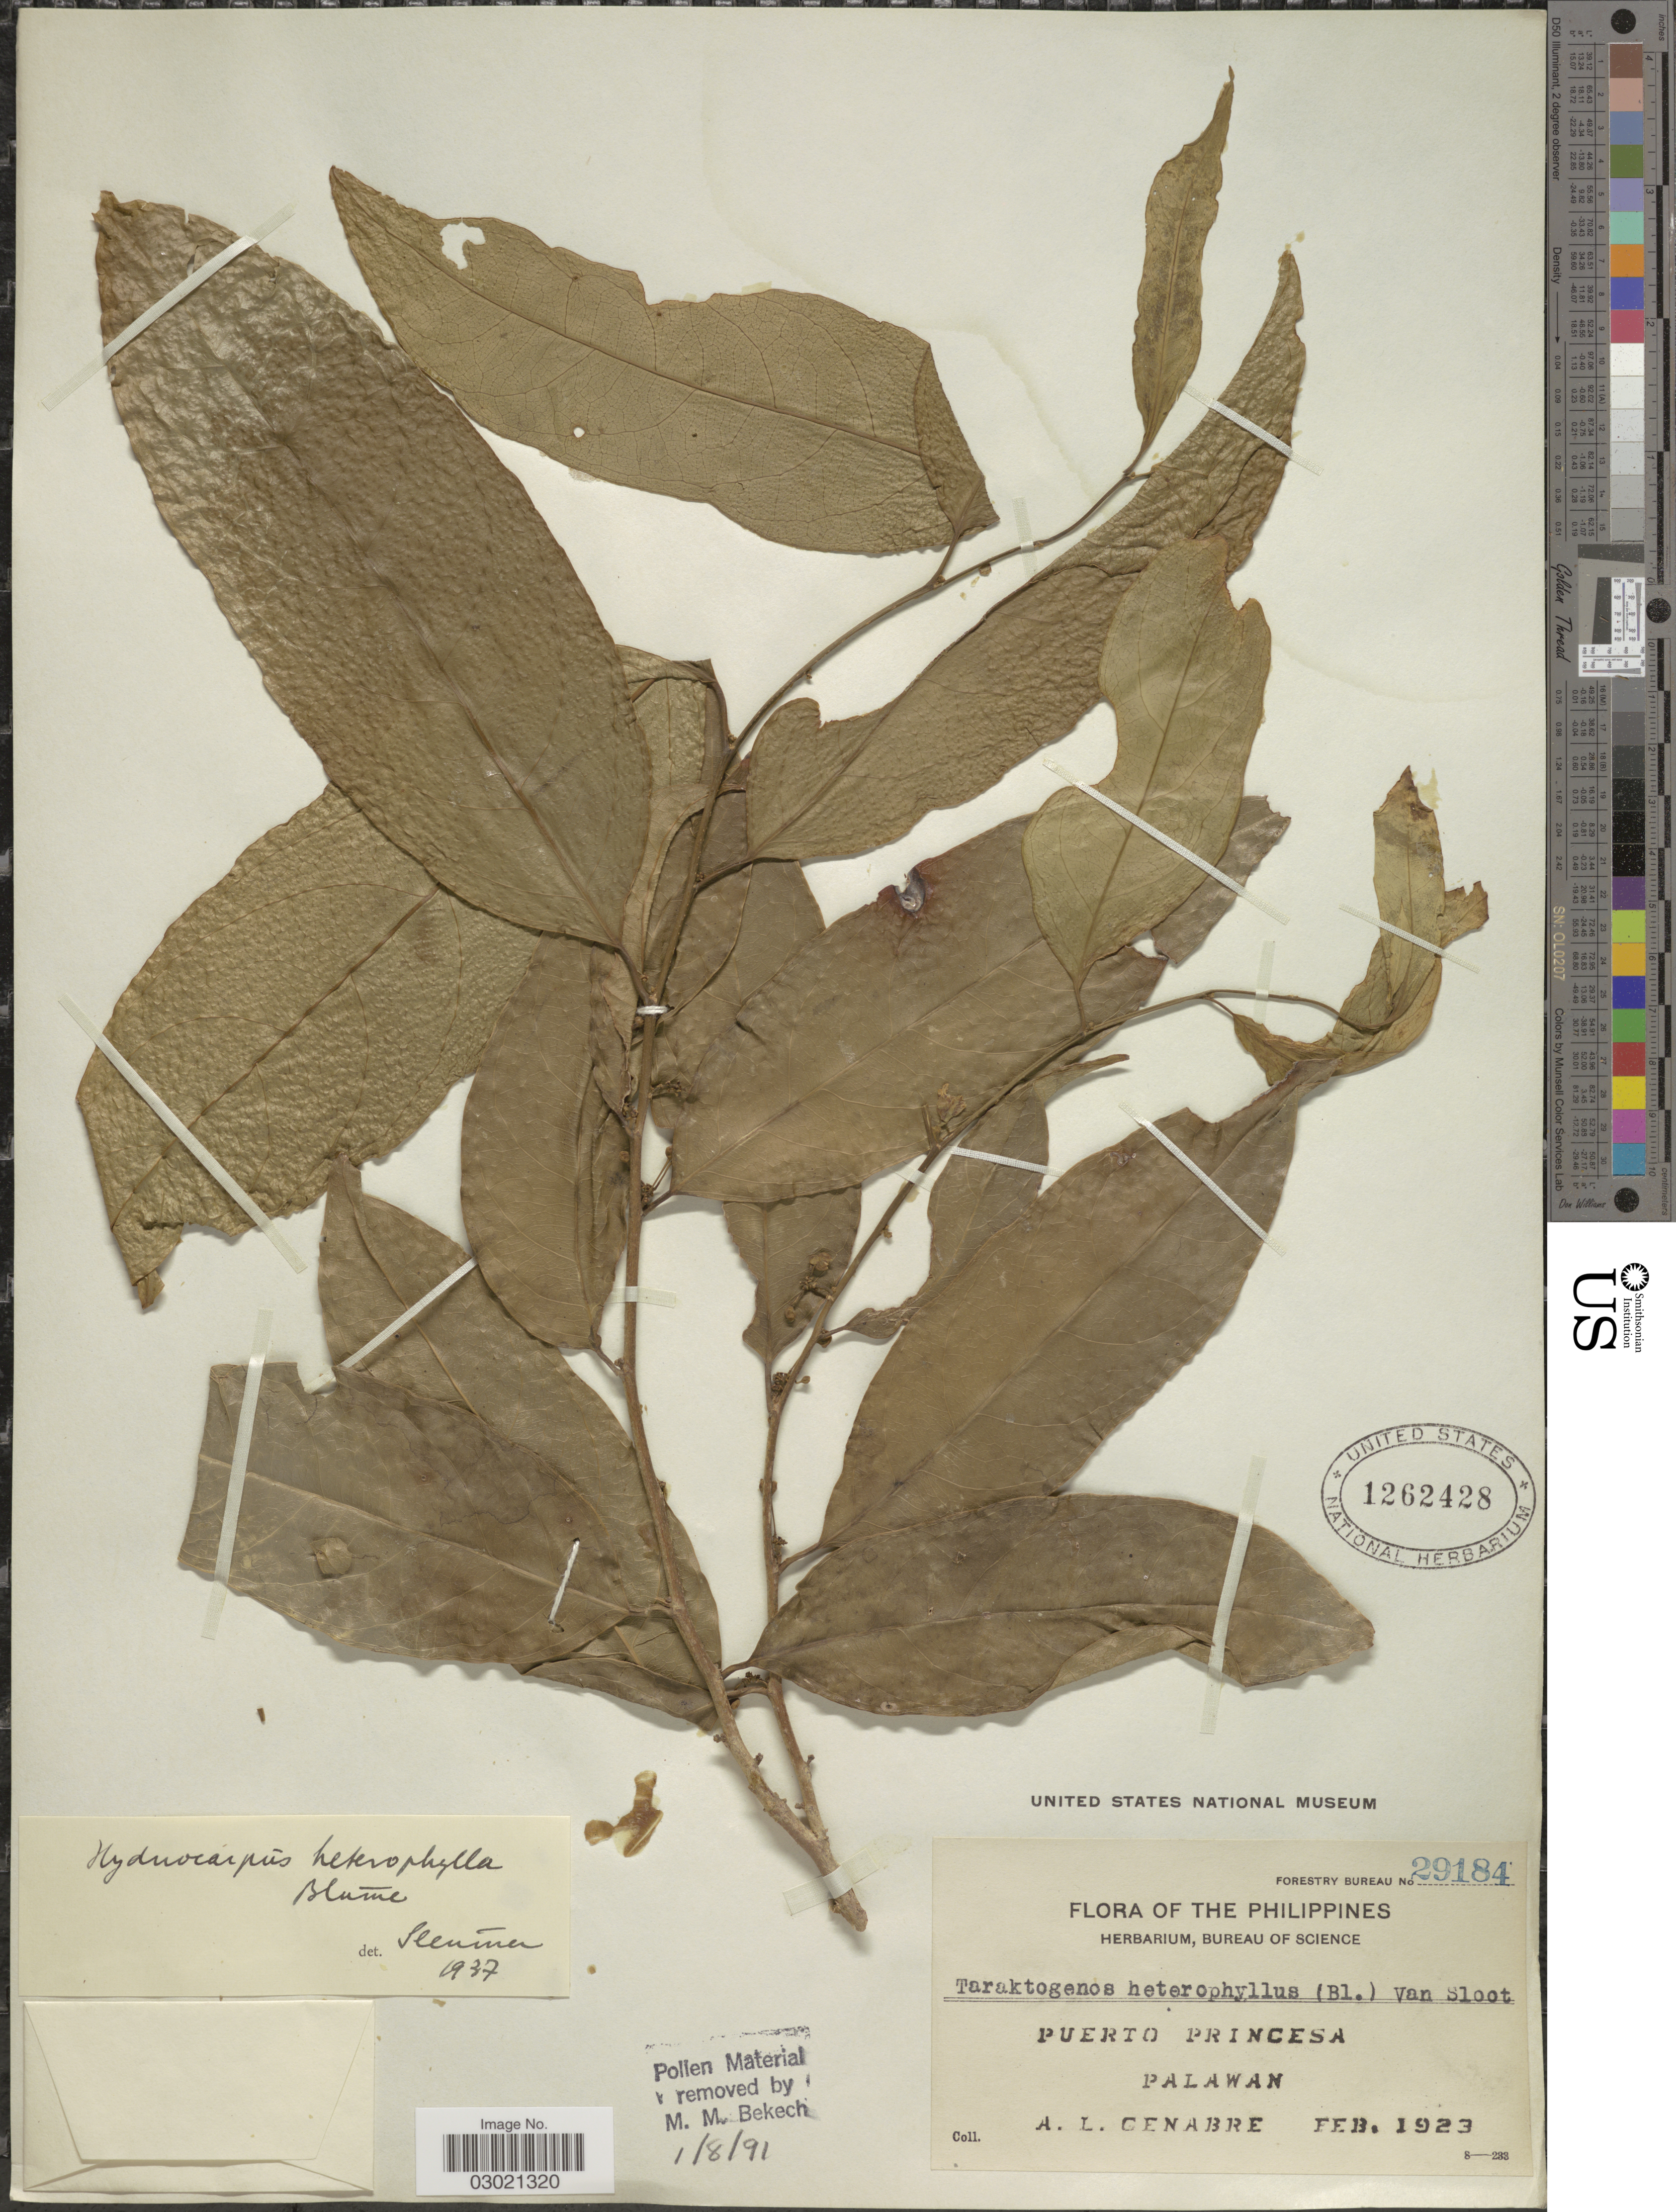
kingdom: Plantae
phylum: Tracheophyta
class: Magnoliopsida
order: Malpighiales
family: Achariaceae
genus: Hydnocarpus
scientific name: Hydnocarpus heterophyllus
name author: Blume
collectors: A. Cenabre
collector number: Forestry Bureau 29184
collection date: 1923-02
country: Philippines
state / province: Mimaropa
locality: Puerto Princesa, Palawan.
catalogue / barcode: US 1262428